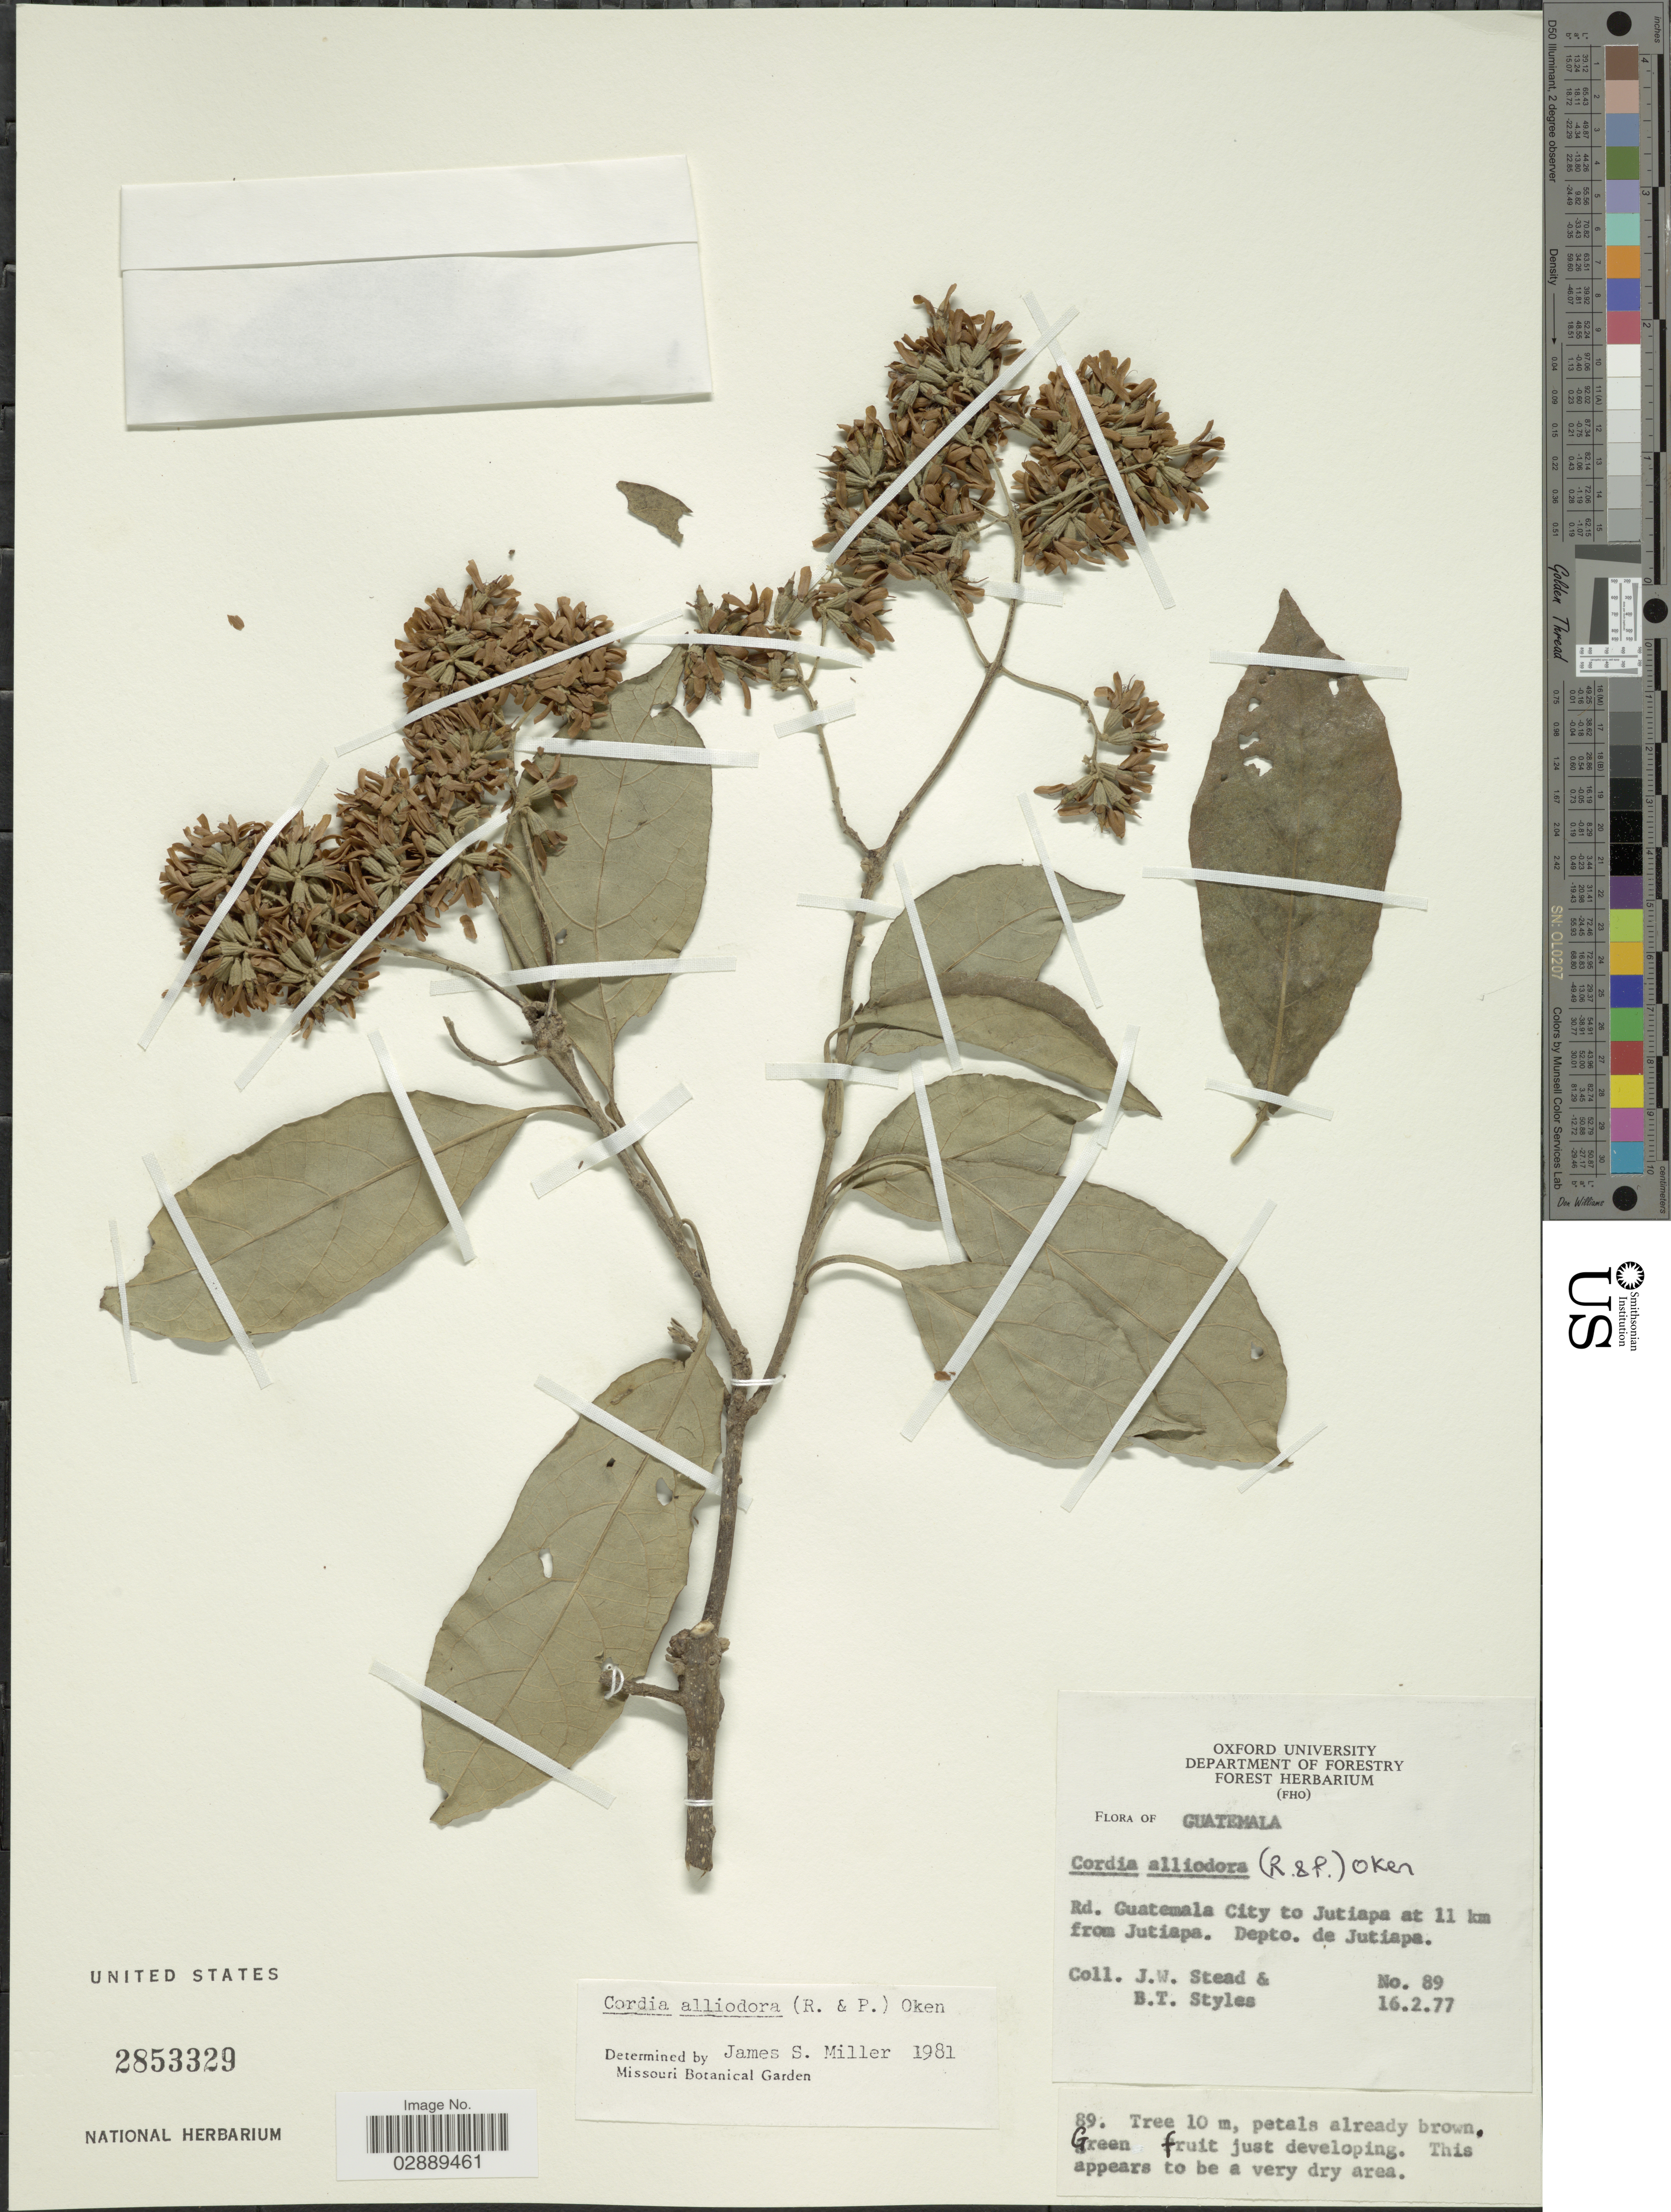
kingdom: Plantae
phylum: Tracheophyta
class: Magnoliopsida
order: Boraginales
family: Cordiaceae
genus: Cordia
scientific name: Cordia alliodora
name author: (Ruiz & Pav.) Oken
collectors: J. Stead & B. T. Styles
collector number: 89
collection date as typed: Transcribed d/m/y: 16/2/77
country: Guatemala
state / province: Jutiapa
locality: Rd. Guatemala City to Jutiapa at 11 km from Jutiapa. Depto. de Jutiapa.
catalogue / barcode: US 2853329